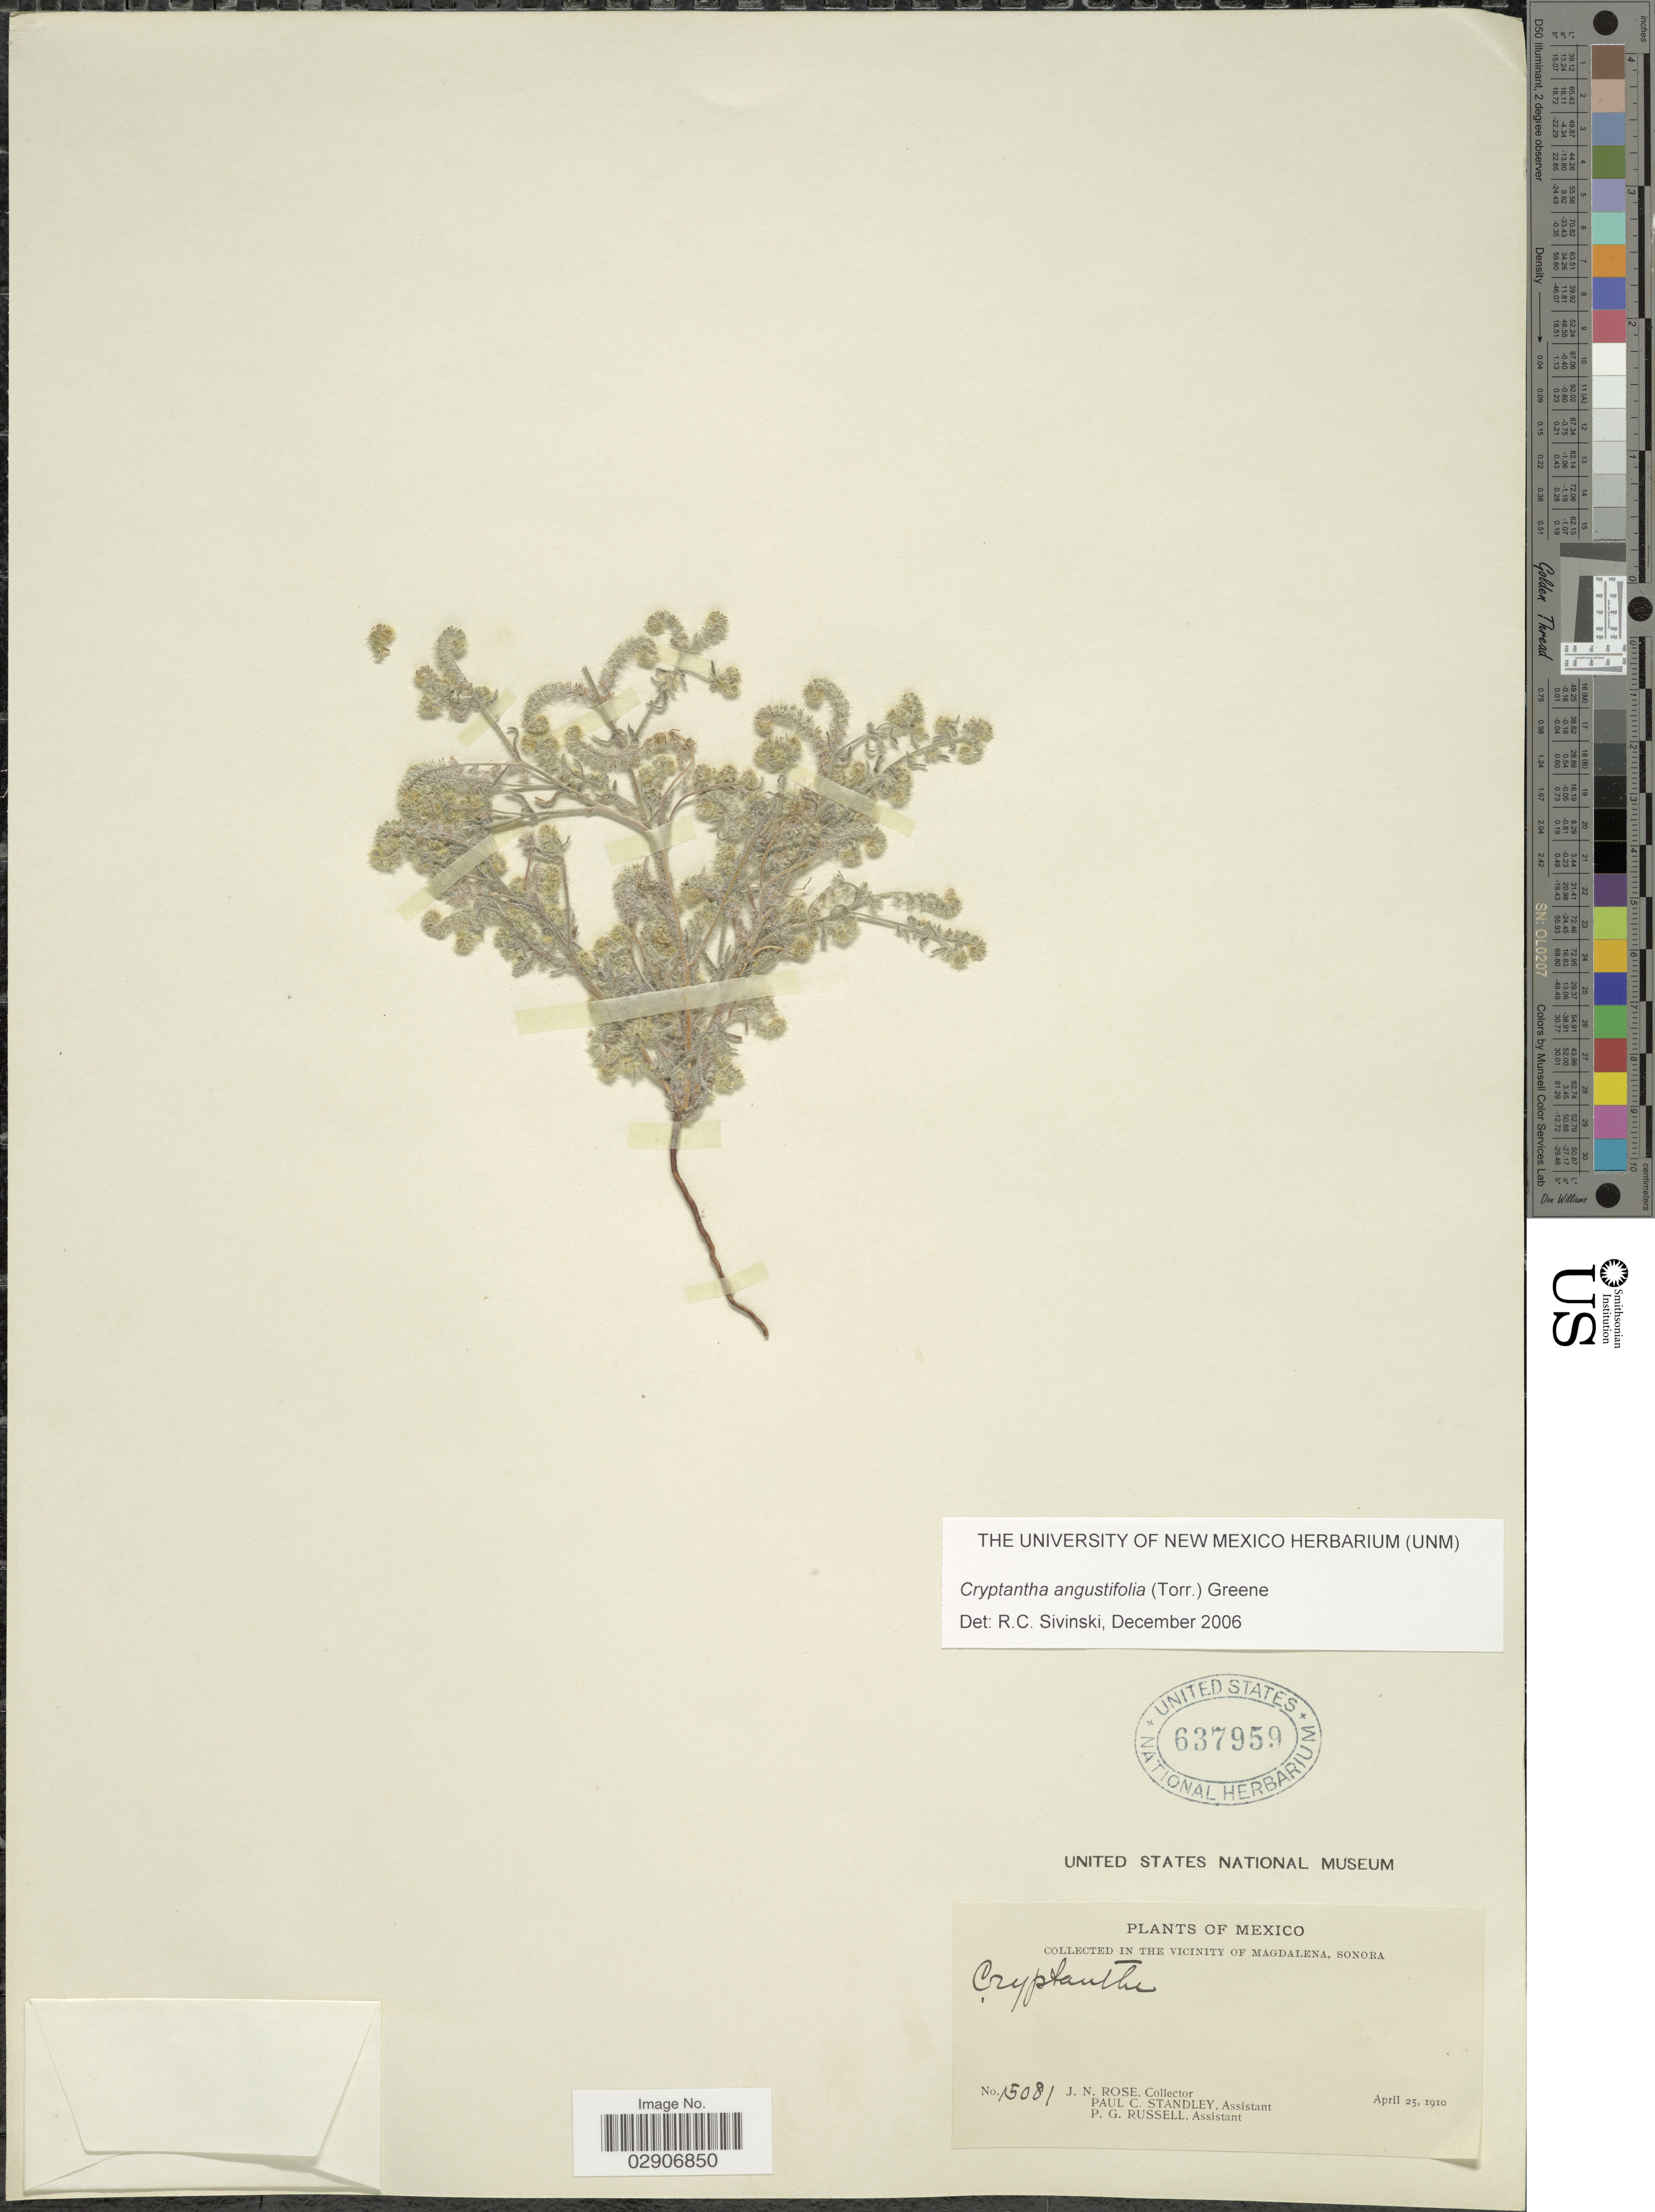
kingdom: Plantae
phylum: Tracheophyta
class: Magnoliopsida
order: Boraginales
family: Boraginaceae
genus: Cryptantha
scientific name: Cryptantha angustifolia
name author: (Torr.) Greene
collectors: J. N. Rose, P. C. Standley & P. G. Russell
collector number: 15081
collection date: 1910-04-25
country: United States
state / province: New Mexico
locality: In the Vicinity of Magdalena, Sonora.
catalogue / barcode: US 637959